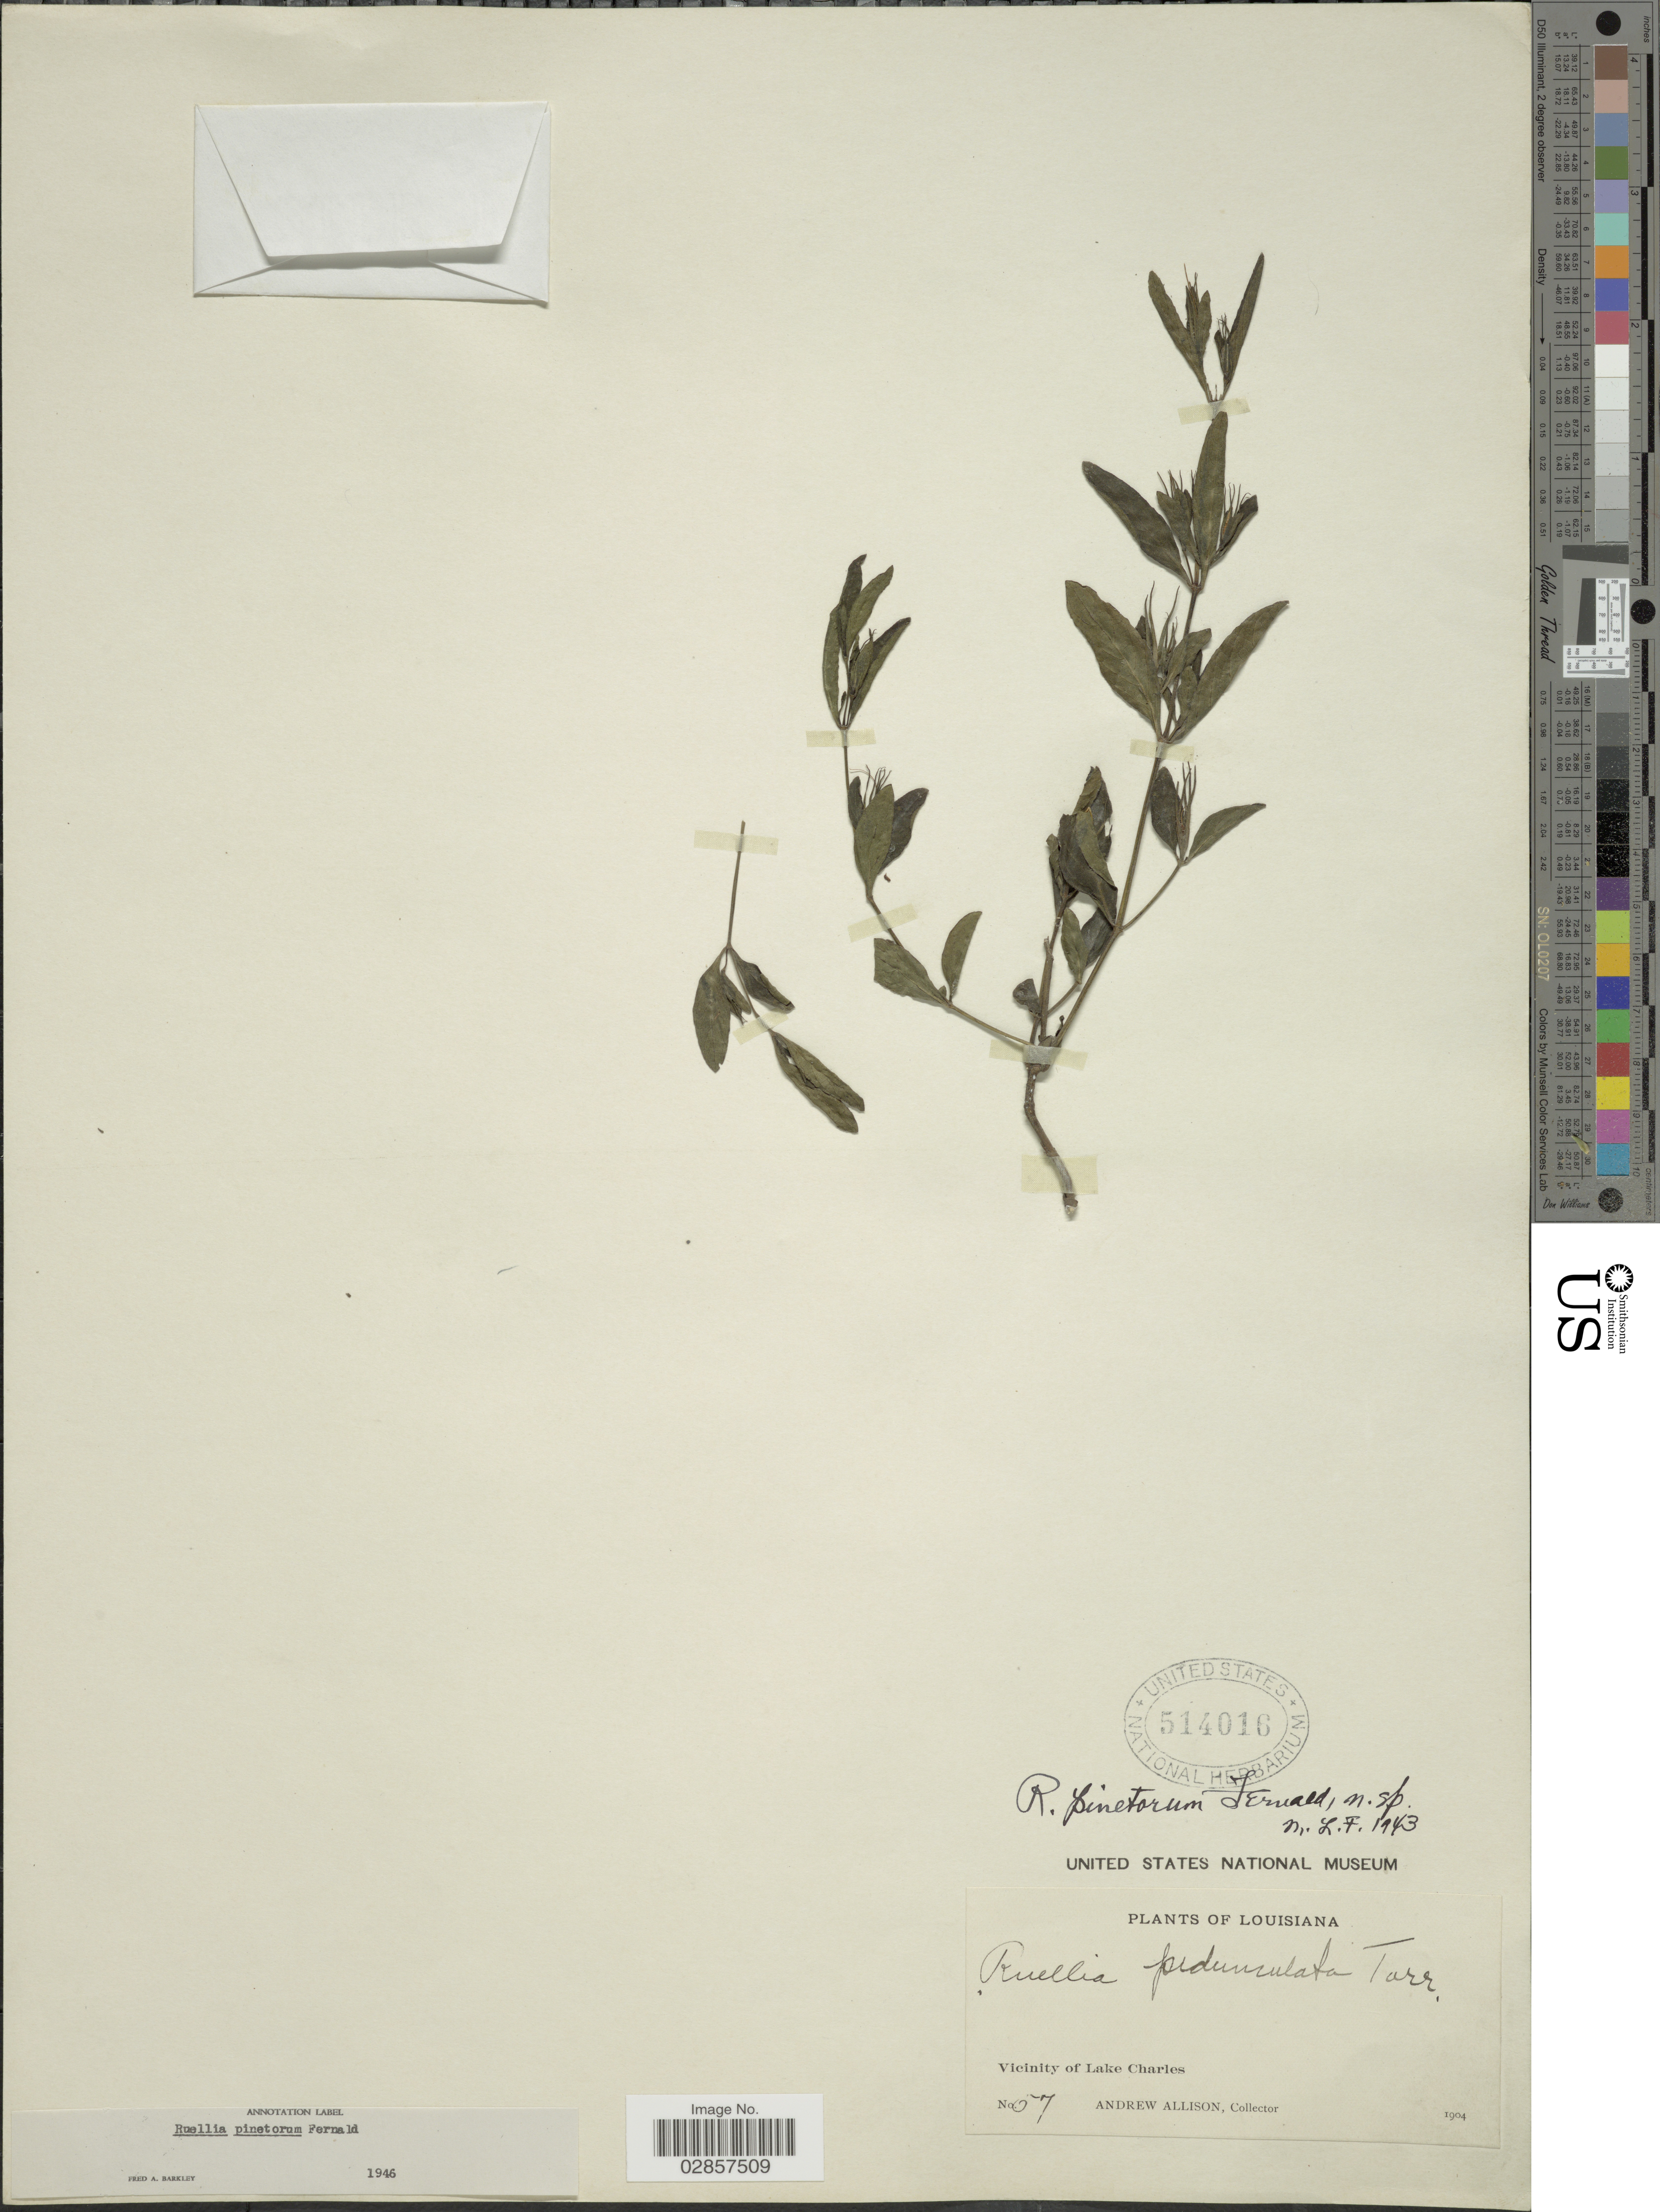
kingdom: Plantae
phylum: Tracheophyta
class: Magnoliopsida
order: Lamiales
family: Acanthaceae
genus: Ruellia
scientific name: Ruellia pinetorum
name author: Fernald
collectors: A. Allison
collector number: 57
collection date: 1904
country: United States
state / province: Louisiana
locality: Vicinity of Lake Charles.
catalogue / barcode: US 514016